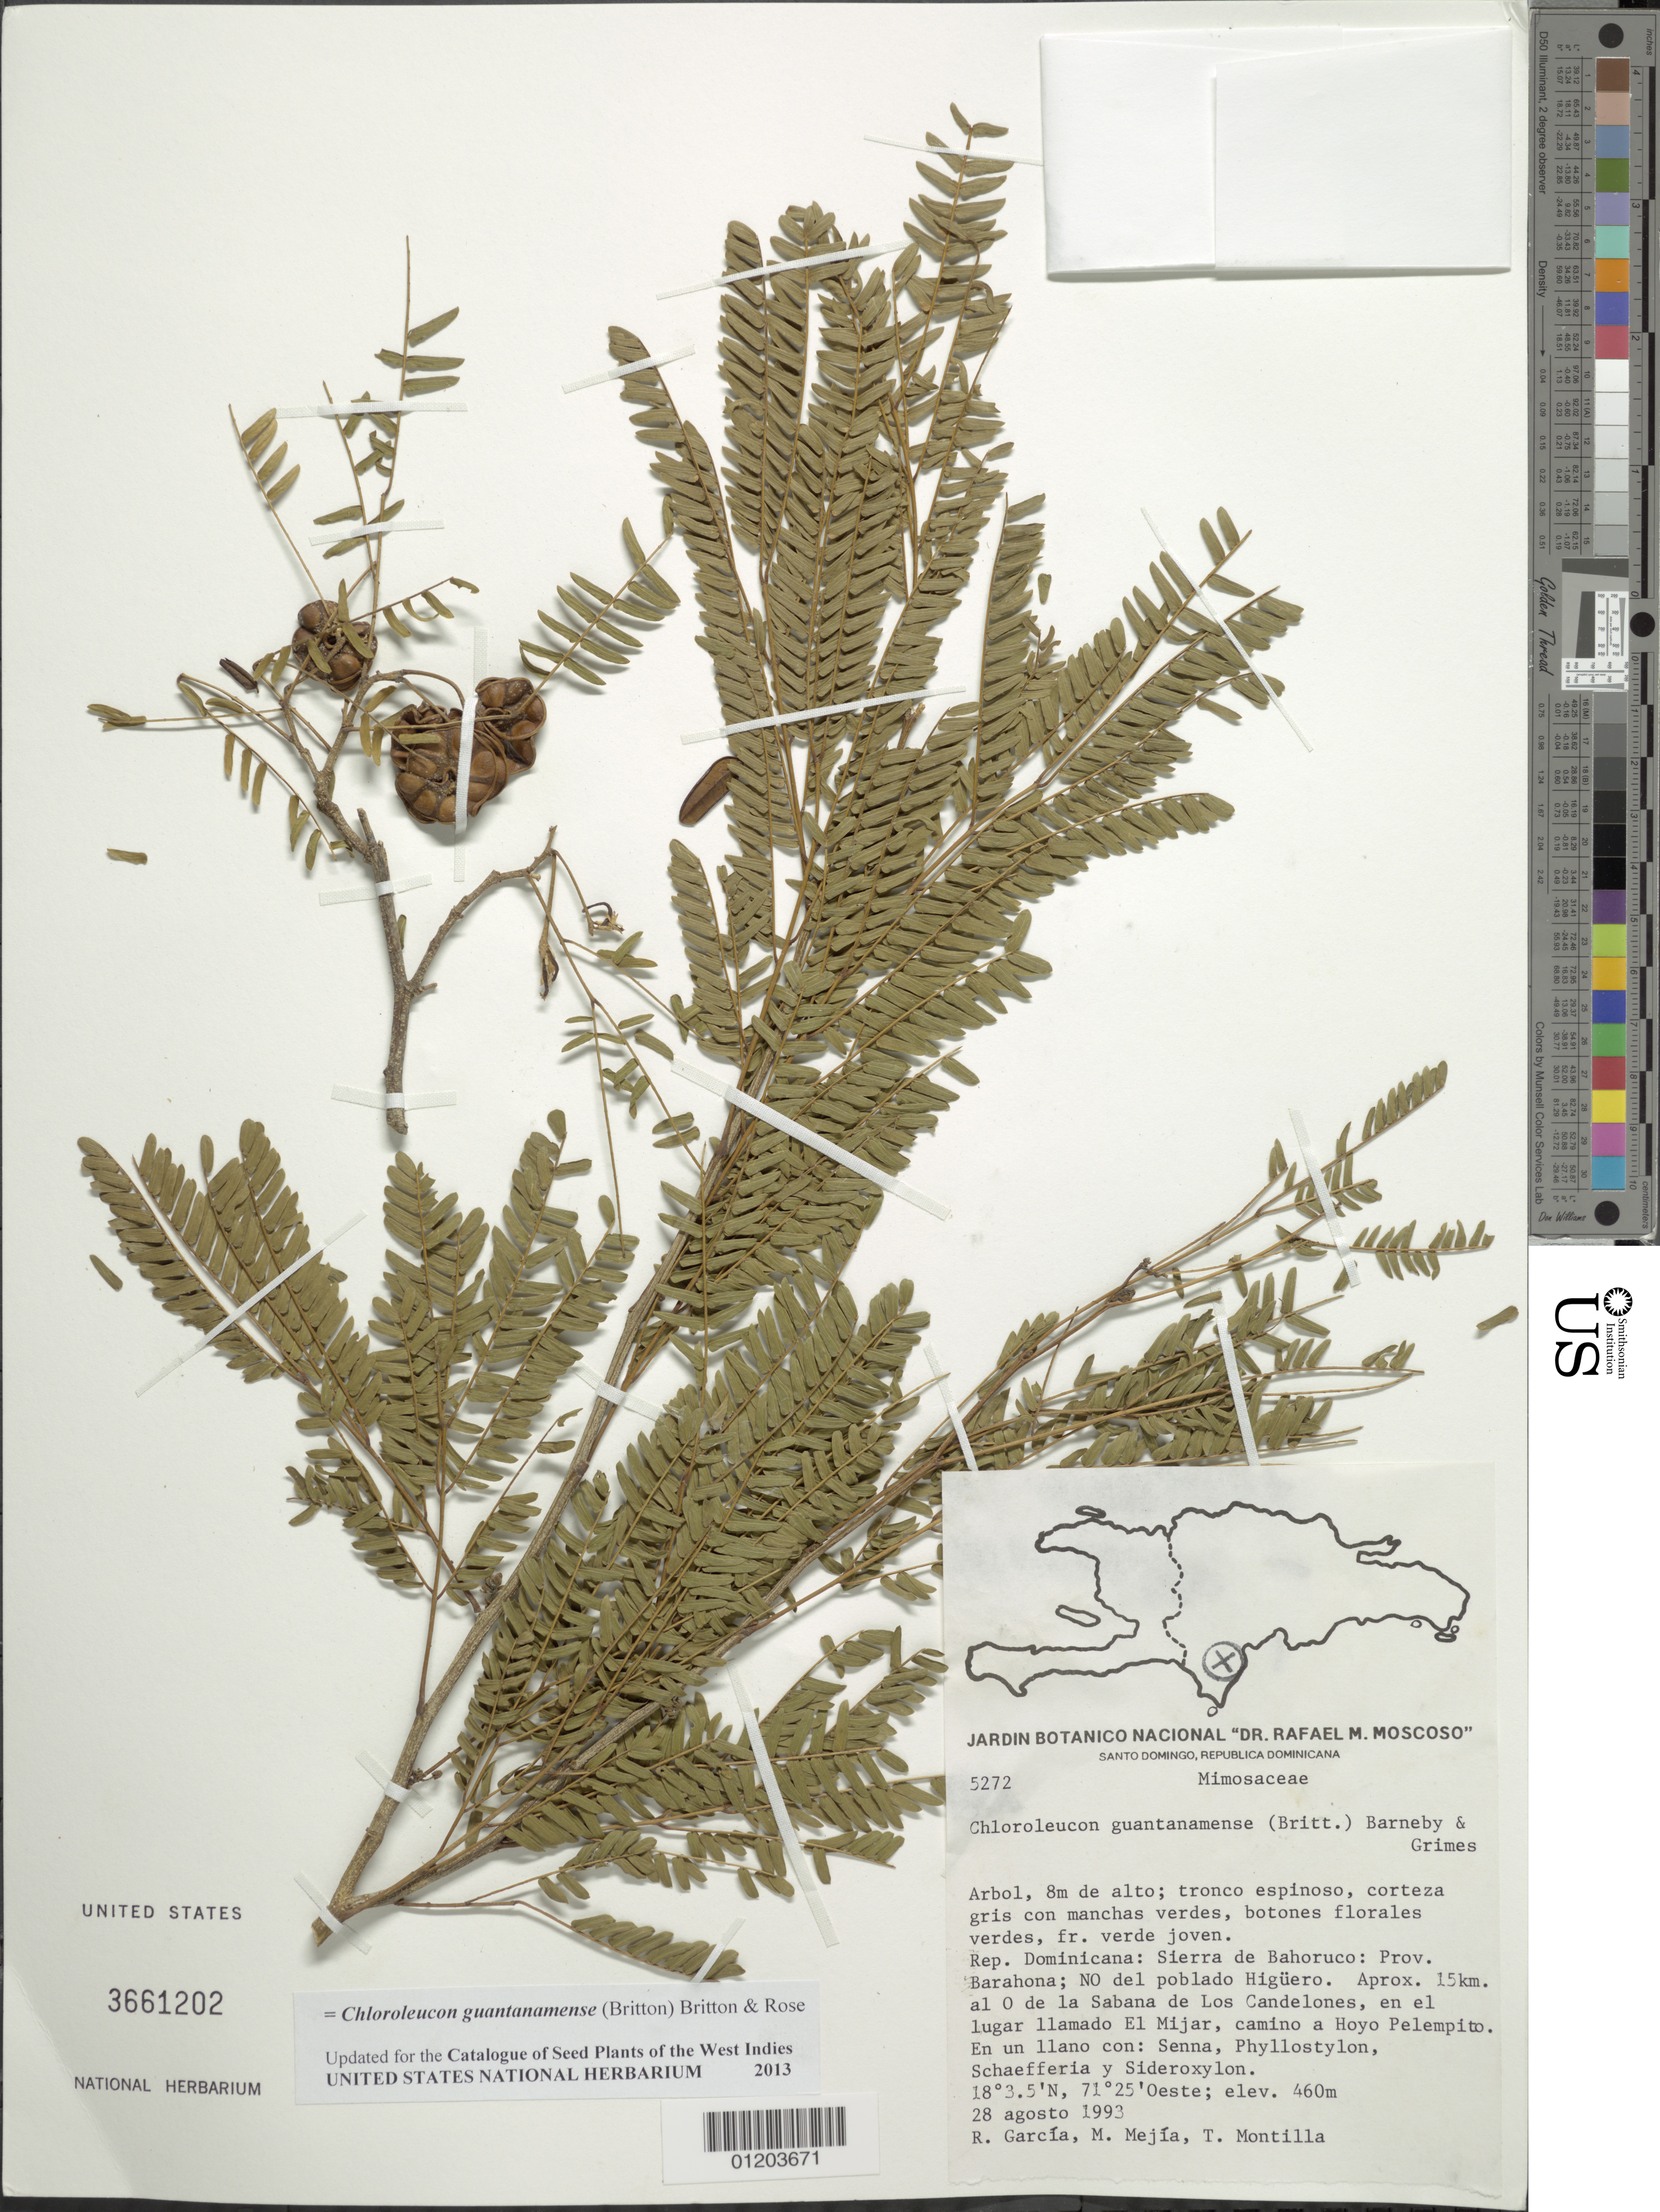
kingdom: Plantae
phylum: Tracheophyta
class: Magnoliopsida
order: Fabales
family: Fabaceae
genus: Chloroleucon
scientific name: Chloroleucon guantanamense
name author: (Britton) Britton & Rose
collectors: R. García, M. Mejia & T. Montilla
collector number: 5272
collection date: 1993-08-28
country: Dominican Republic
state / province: Barahona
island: Hispaniola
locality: Sierra de Bahoruco, NO del poblado Higüero; aprox. 15 km al O de la Sabana de Los Candelones, en el lugar llamado El Mijar, camino a Hoyo Pelempito.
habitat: En un llano con: Senna, Phyllostylon, Schaefferia y Sideroxylon.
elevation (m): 460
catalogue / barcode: US 3661202